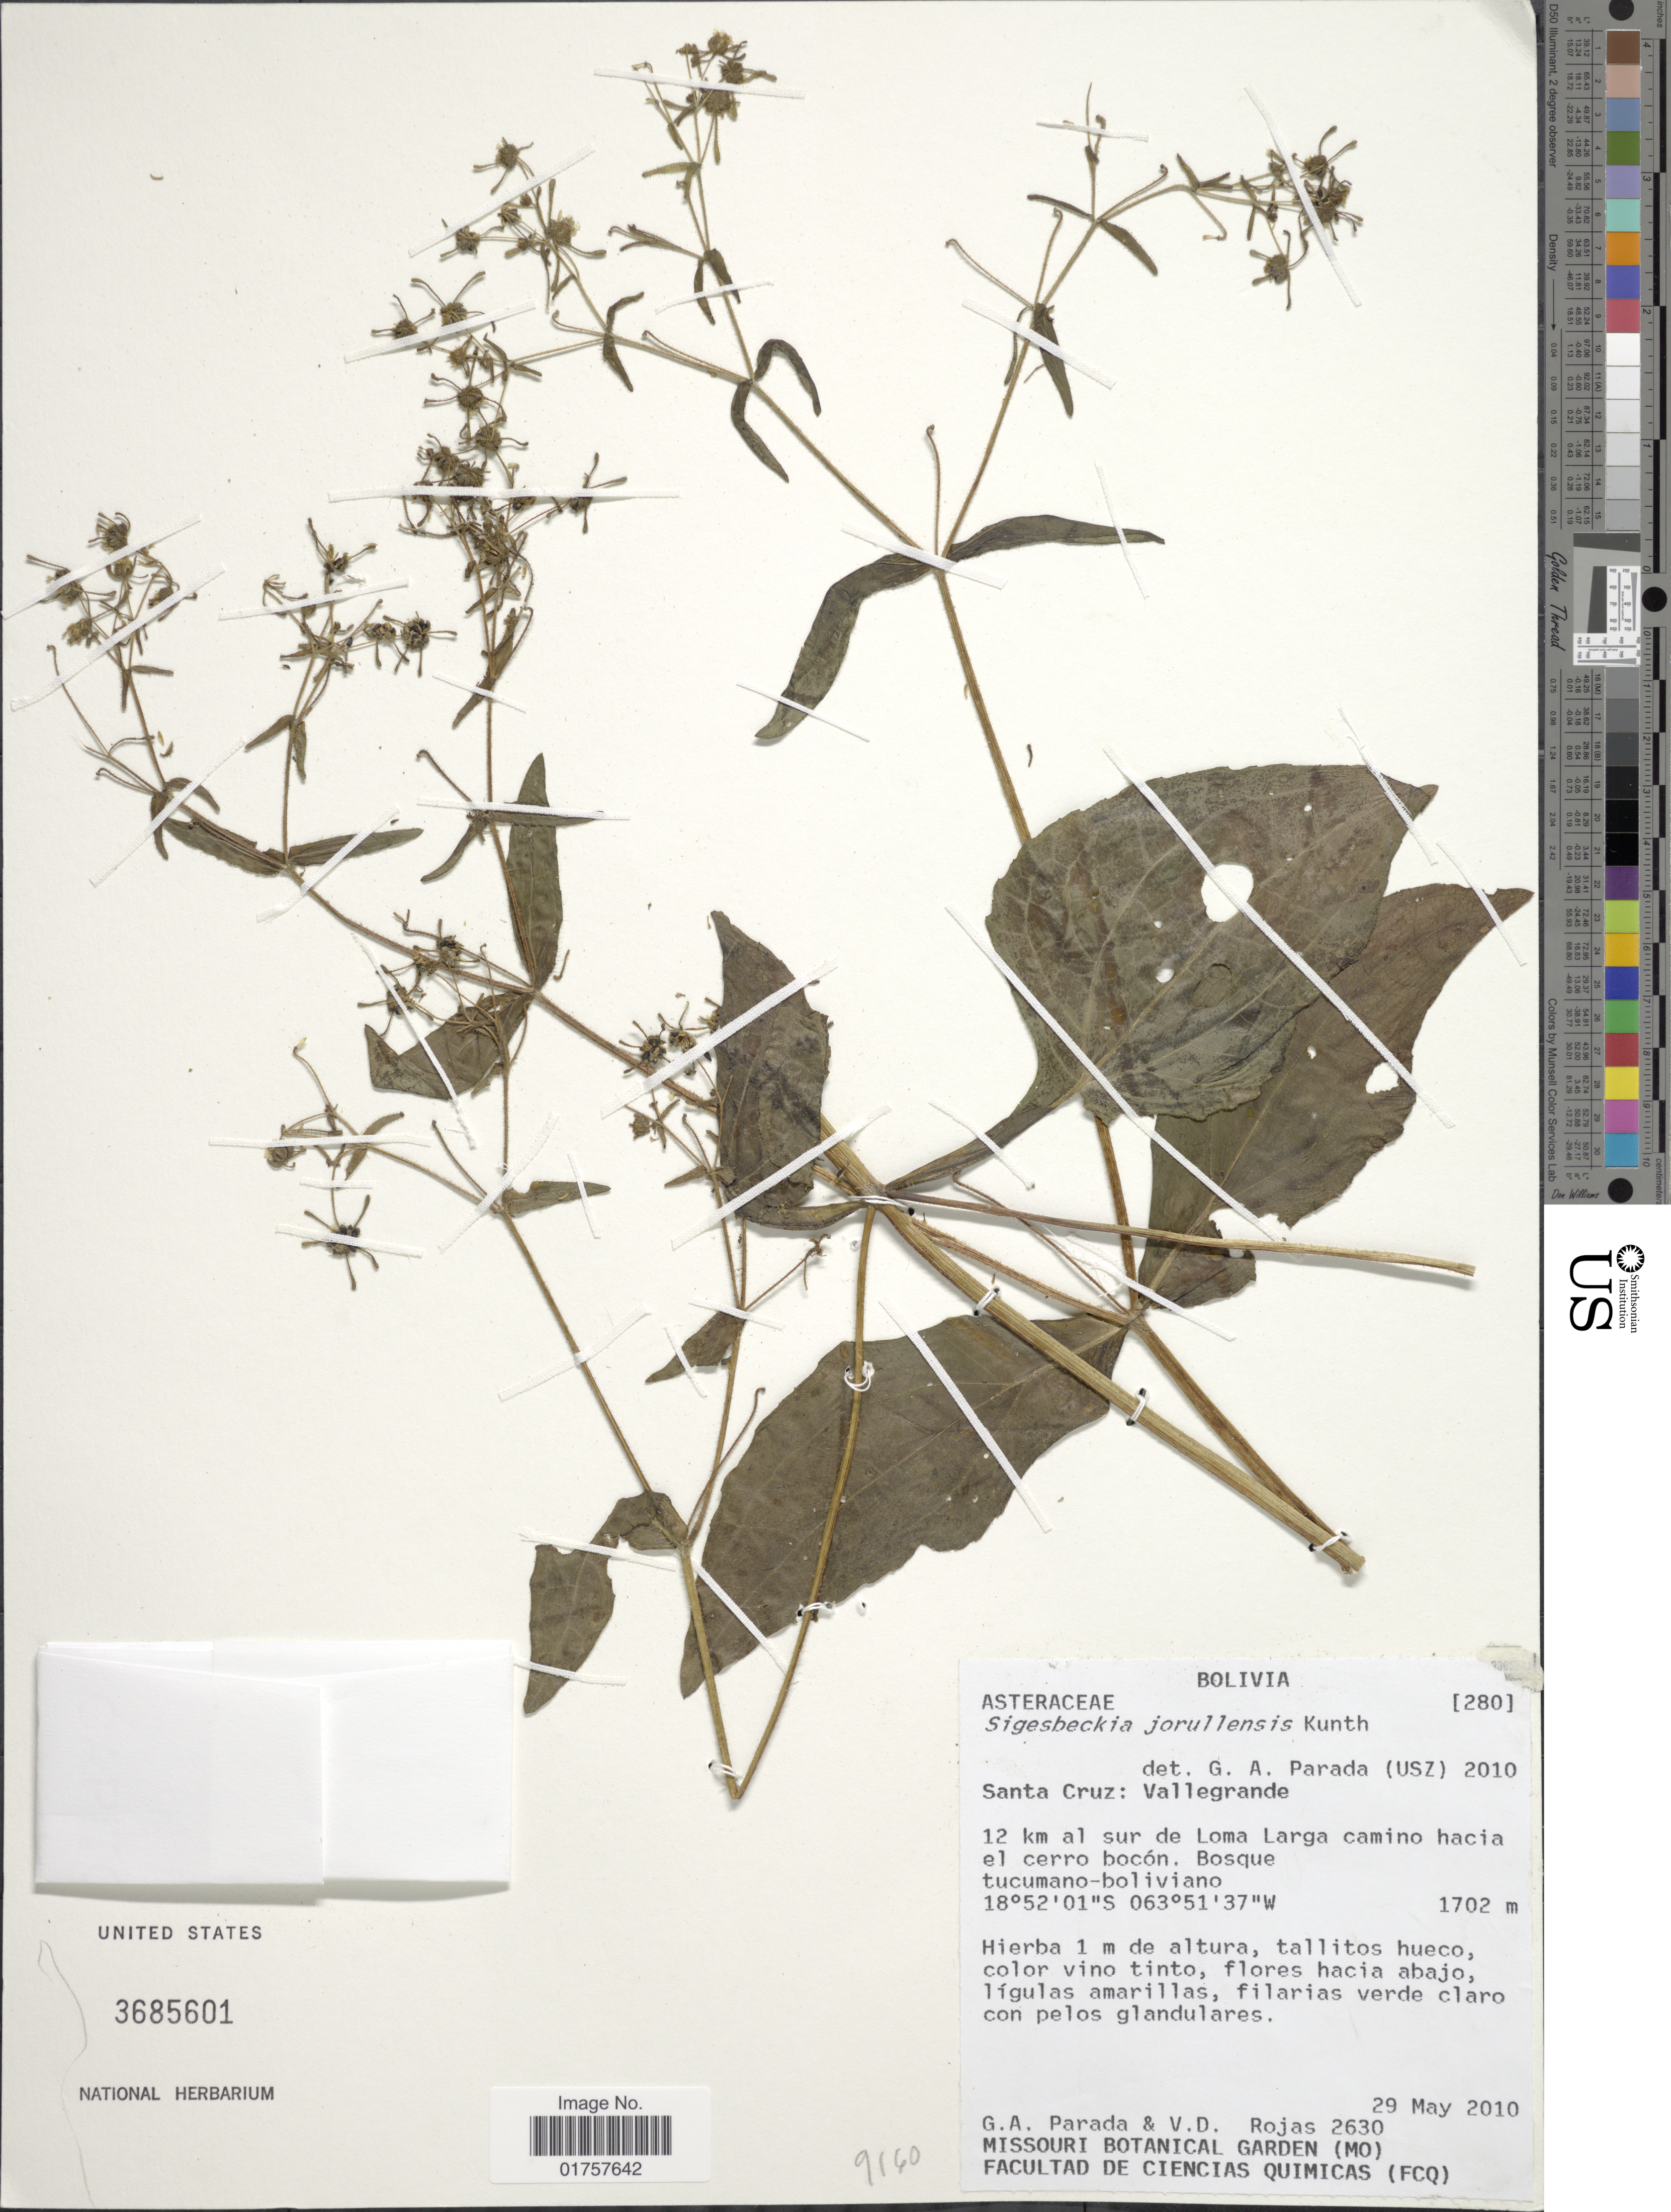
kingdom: Plantae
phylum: Tracheophyta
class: Magnoliopsida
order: Asterales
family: Asteraceae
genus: Sigesbeckia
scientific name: Sigesbeckia cordifolia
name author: Kunth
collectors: G. Parada & V. Rojas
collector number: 2630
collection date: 2010-05-29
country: Bolivia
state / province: Santa Cruz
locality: Vallegrande. 12 km al sur de Loma Larga camino hacia el cerro bocón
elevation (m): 1702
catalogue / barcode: US 3685601